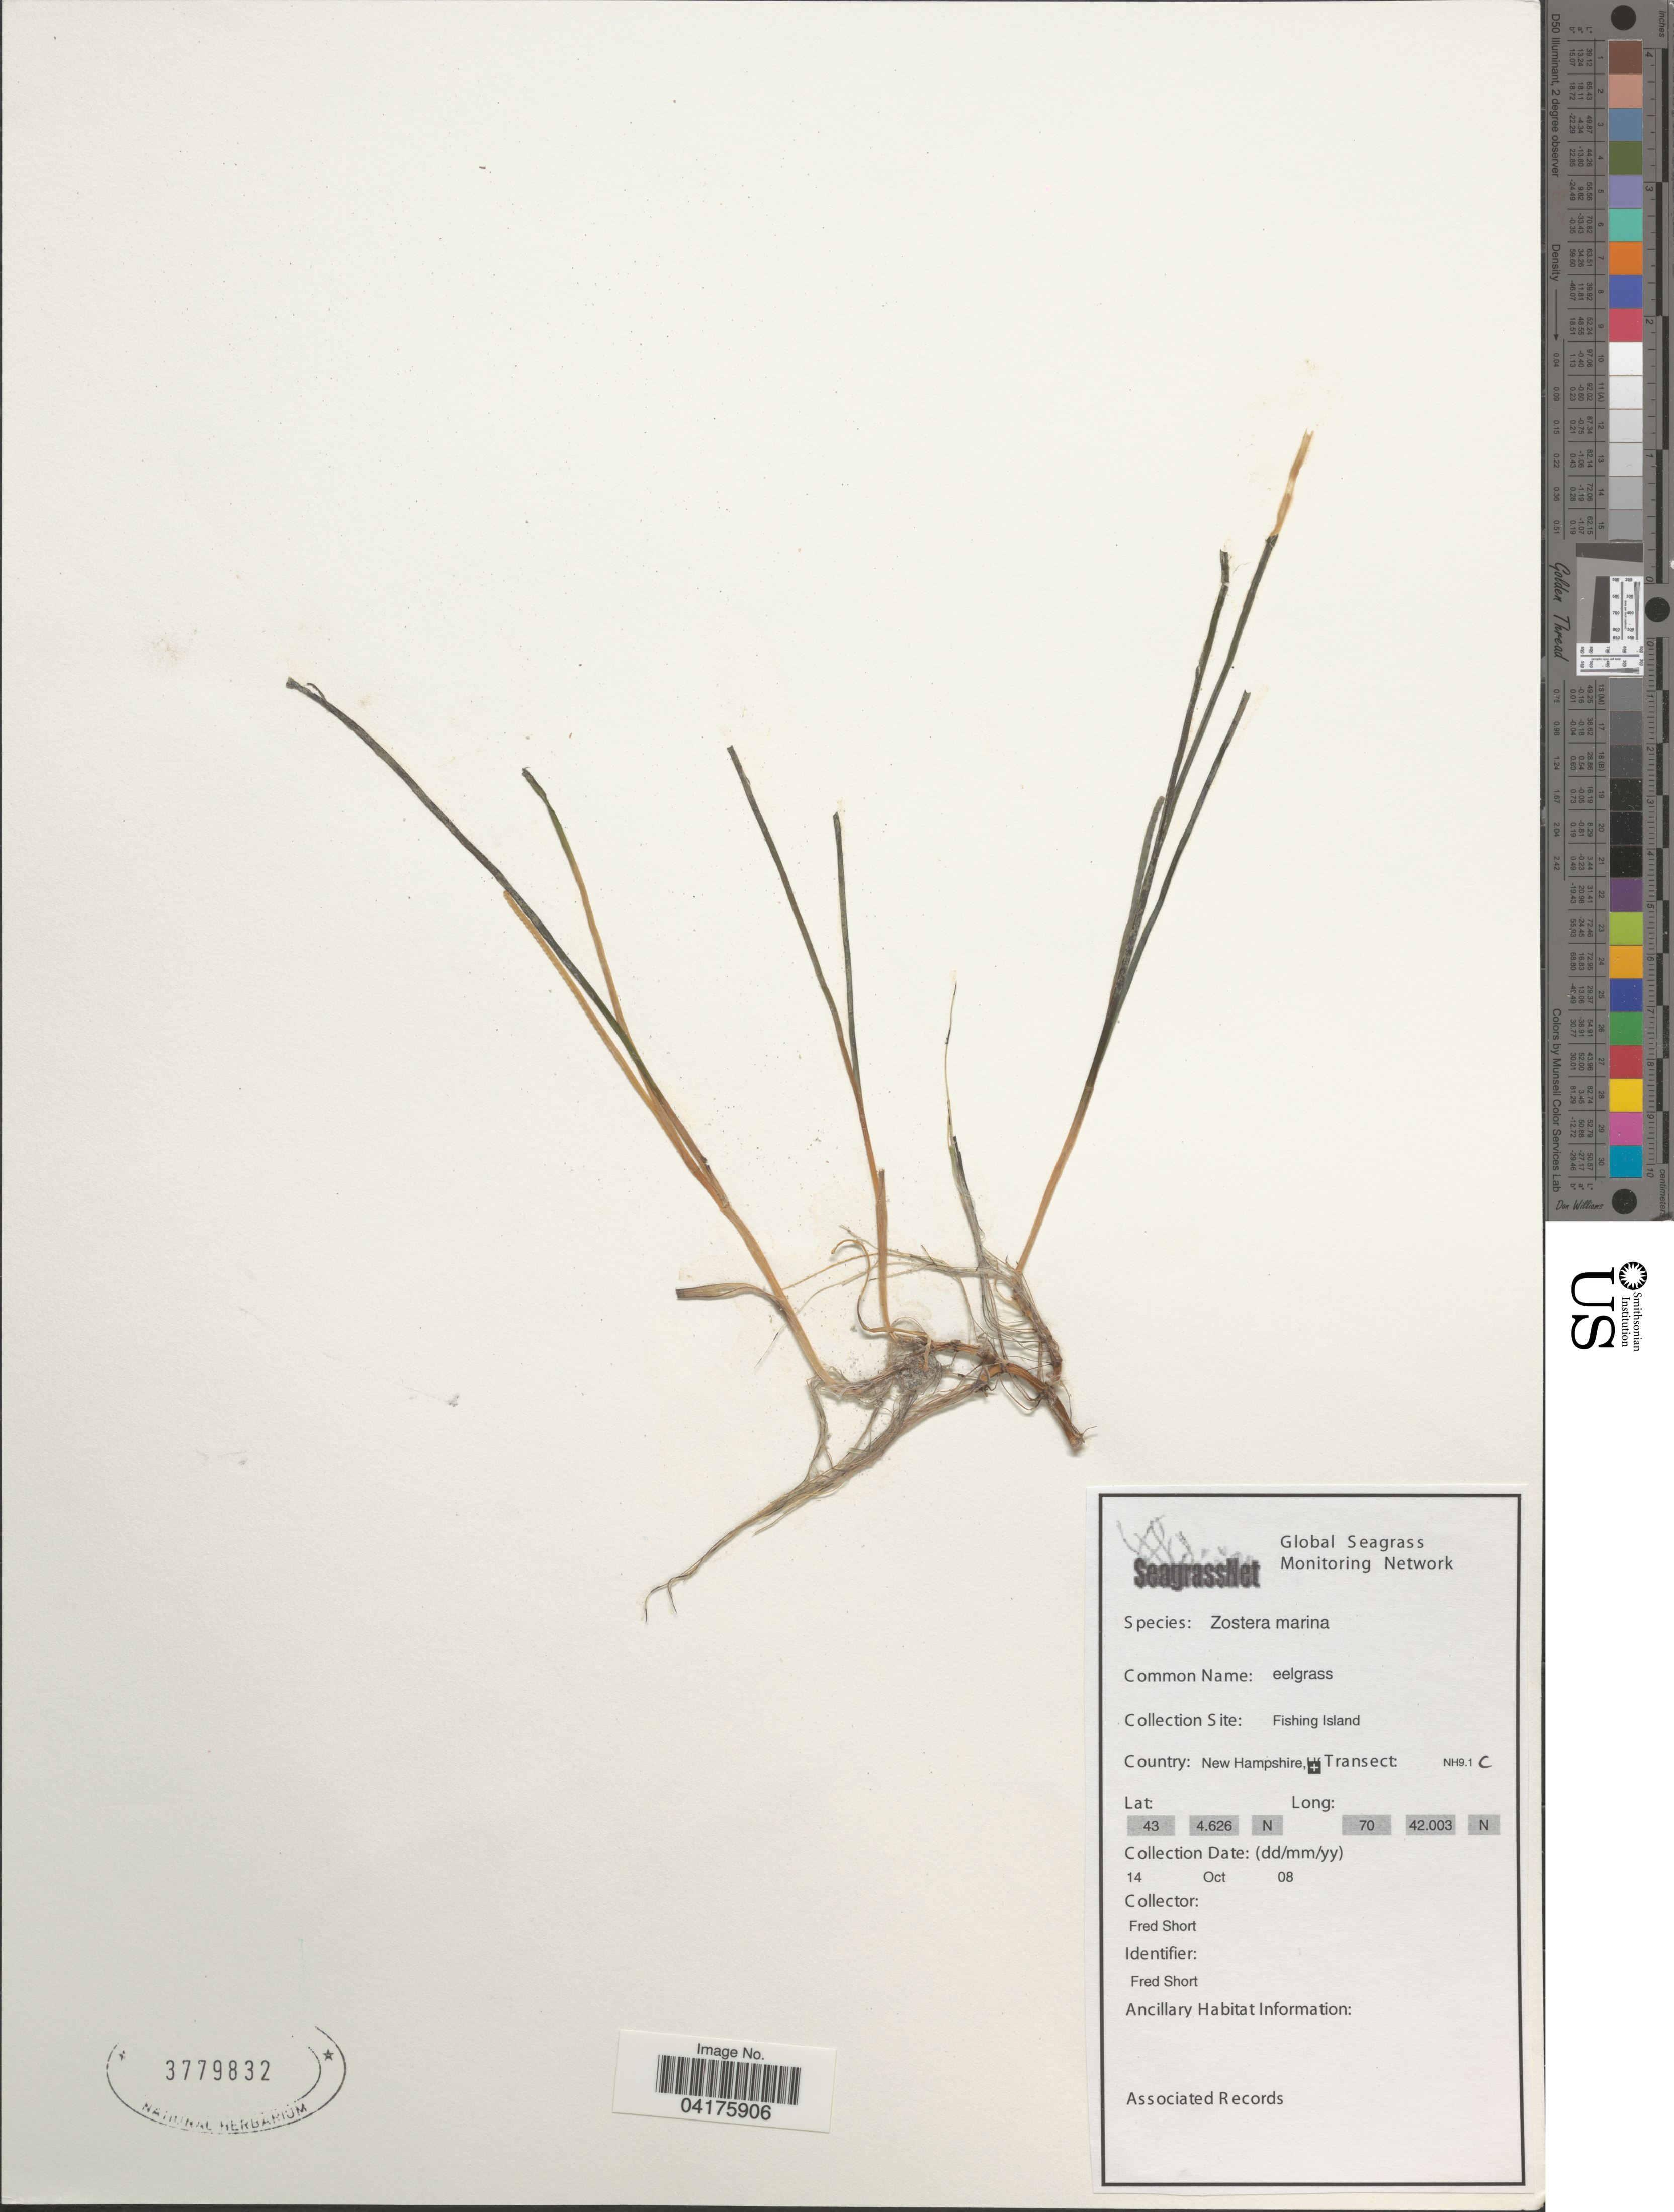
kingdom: Plantae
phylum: Tracheophyta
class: Liliopsida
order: Alismatales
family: Zosteraceae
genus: Zostera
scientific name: Zostera marina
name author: L.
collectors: F. Short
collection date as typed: Transcribed d/m/y: 14/10/8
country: United States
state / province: New Hampshire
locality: Fishing Island.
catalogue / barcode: US 3779832